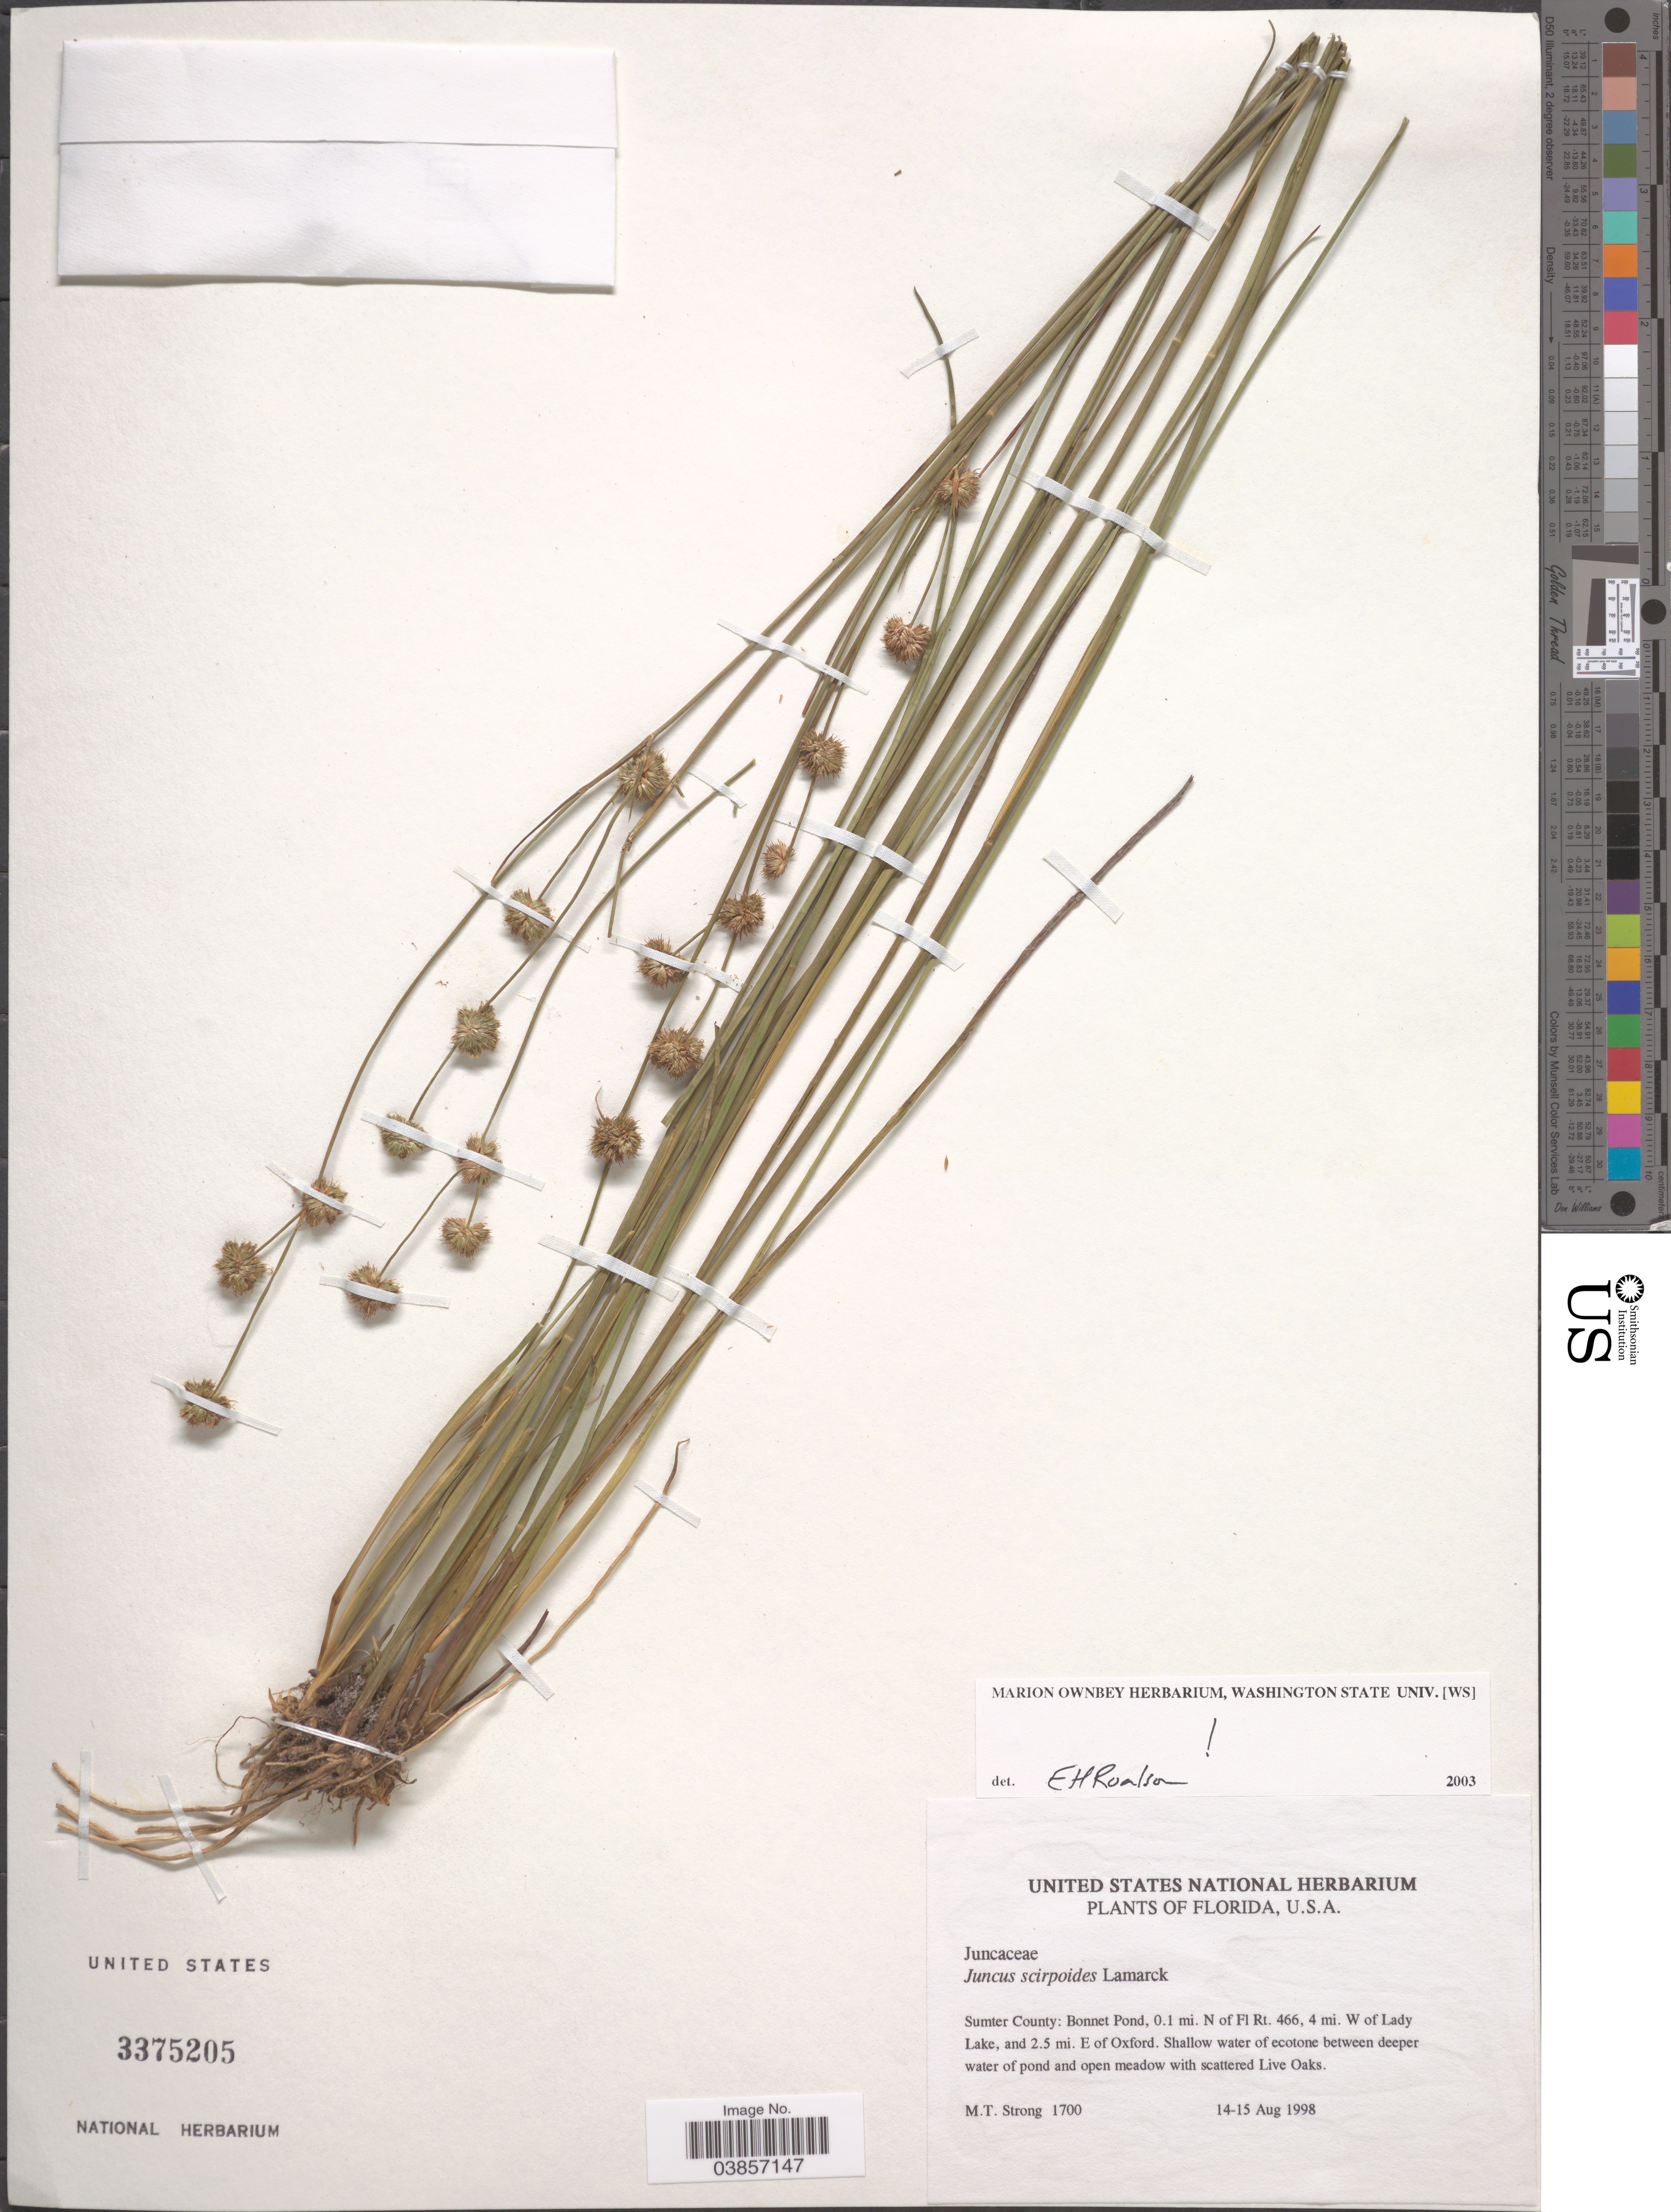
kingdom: Plantae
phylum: Tracheophyta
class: Liliopsida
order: Poales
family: Juncaceae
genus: Juncus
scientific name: Juncus scirpoides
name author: Lam.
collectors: M. T. Strong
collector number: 1700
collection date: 1998-08-14/1998-08-15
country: United States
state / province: Florida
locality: Sumter County: Bonnet Pond, 0.1 mi. N of Fl Rt. 466, 4 mi. W of Lady Lake, and 2.5 mi. E of Oxford.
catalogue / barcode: US 3375205